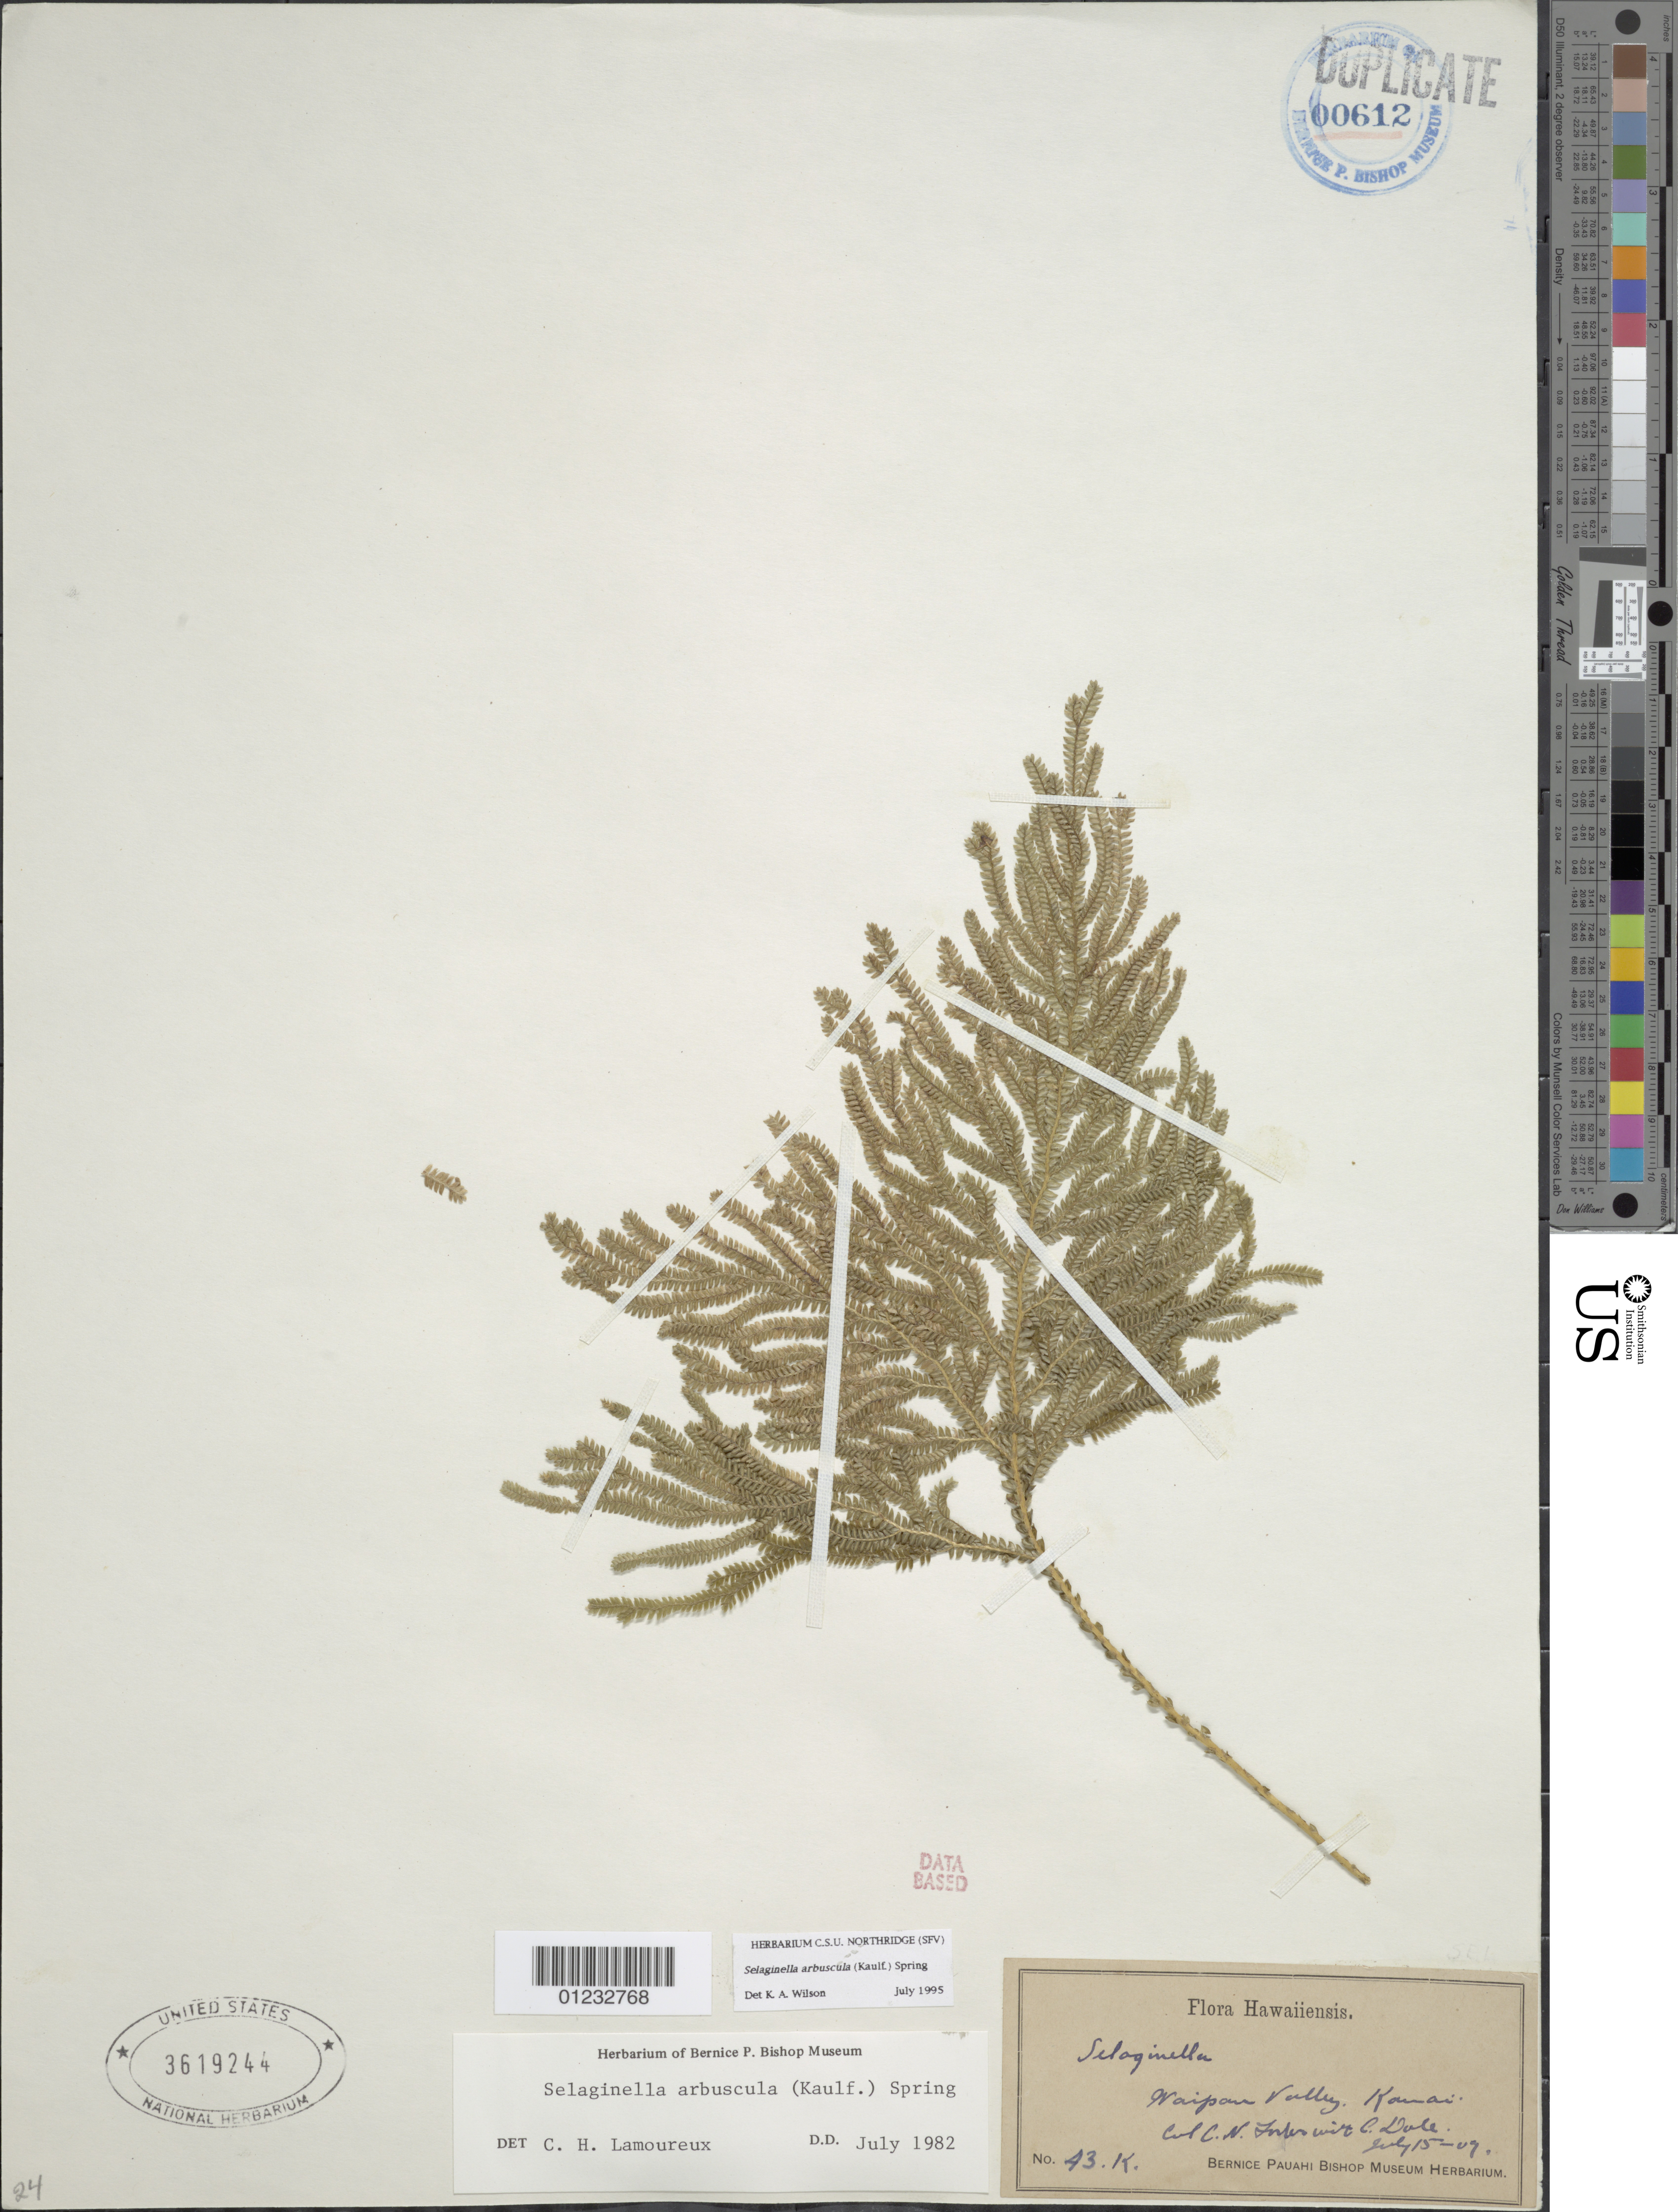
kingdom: Plantae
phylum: Tracheophyta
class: Lycopodiopsida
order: Selaginellales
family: Selaginellaceae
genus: Selaginella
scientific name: Selaginella arbuscula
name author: (Kualf.) Spring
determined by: Wilson, K. A.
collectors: C. N. Forbes & C. Dole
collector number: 43.K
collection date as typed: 15 Jul 1909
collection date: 1909-07-15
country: United States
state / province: Hawaii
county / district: Kauai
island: Kaua'i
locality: Waipao Valley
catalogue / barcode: US 3619244